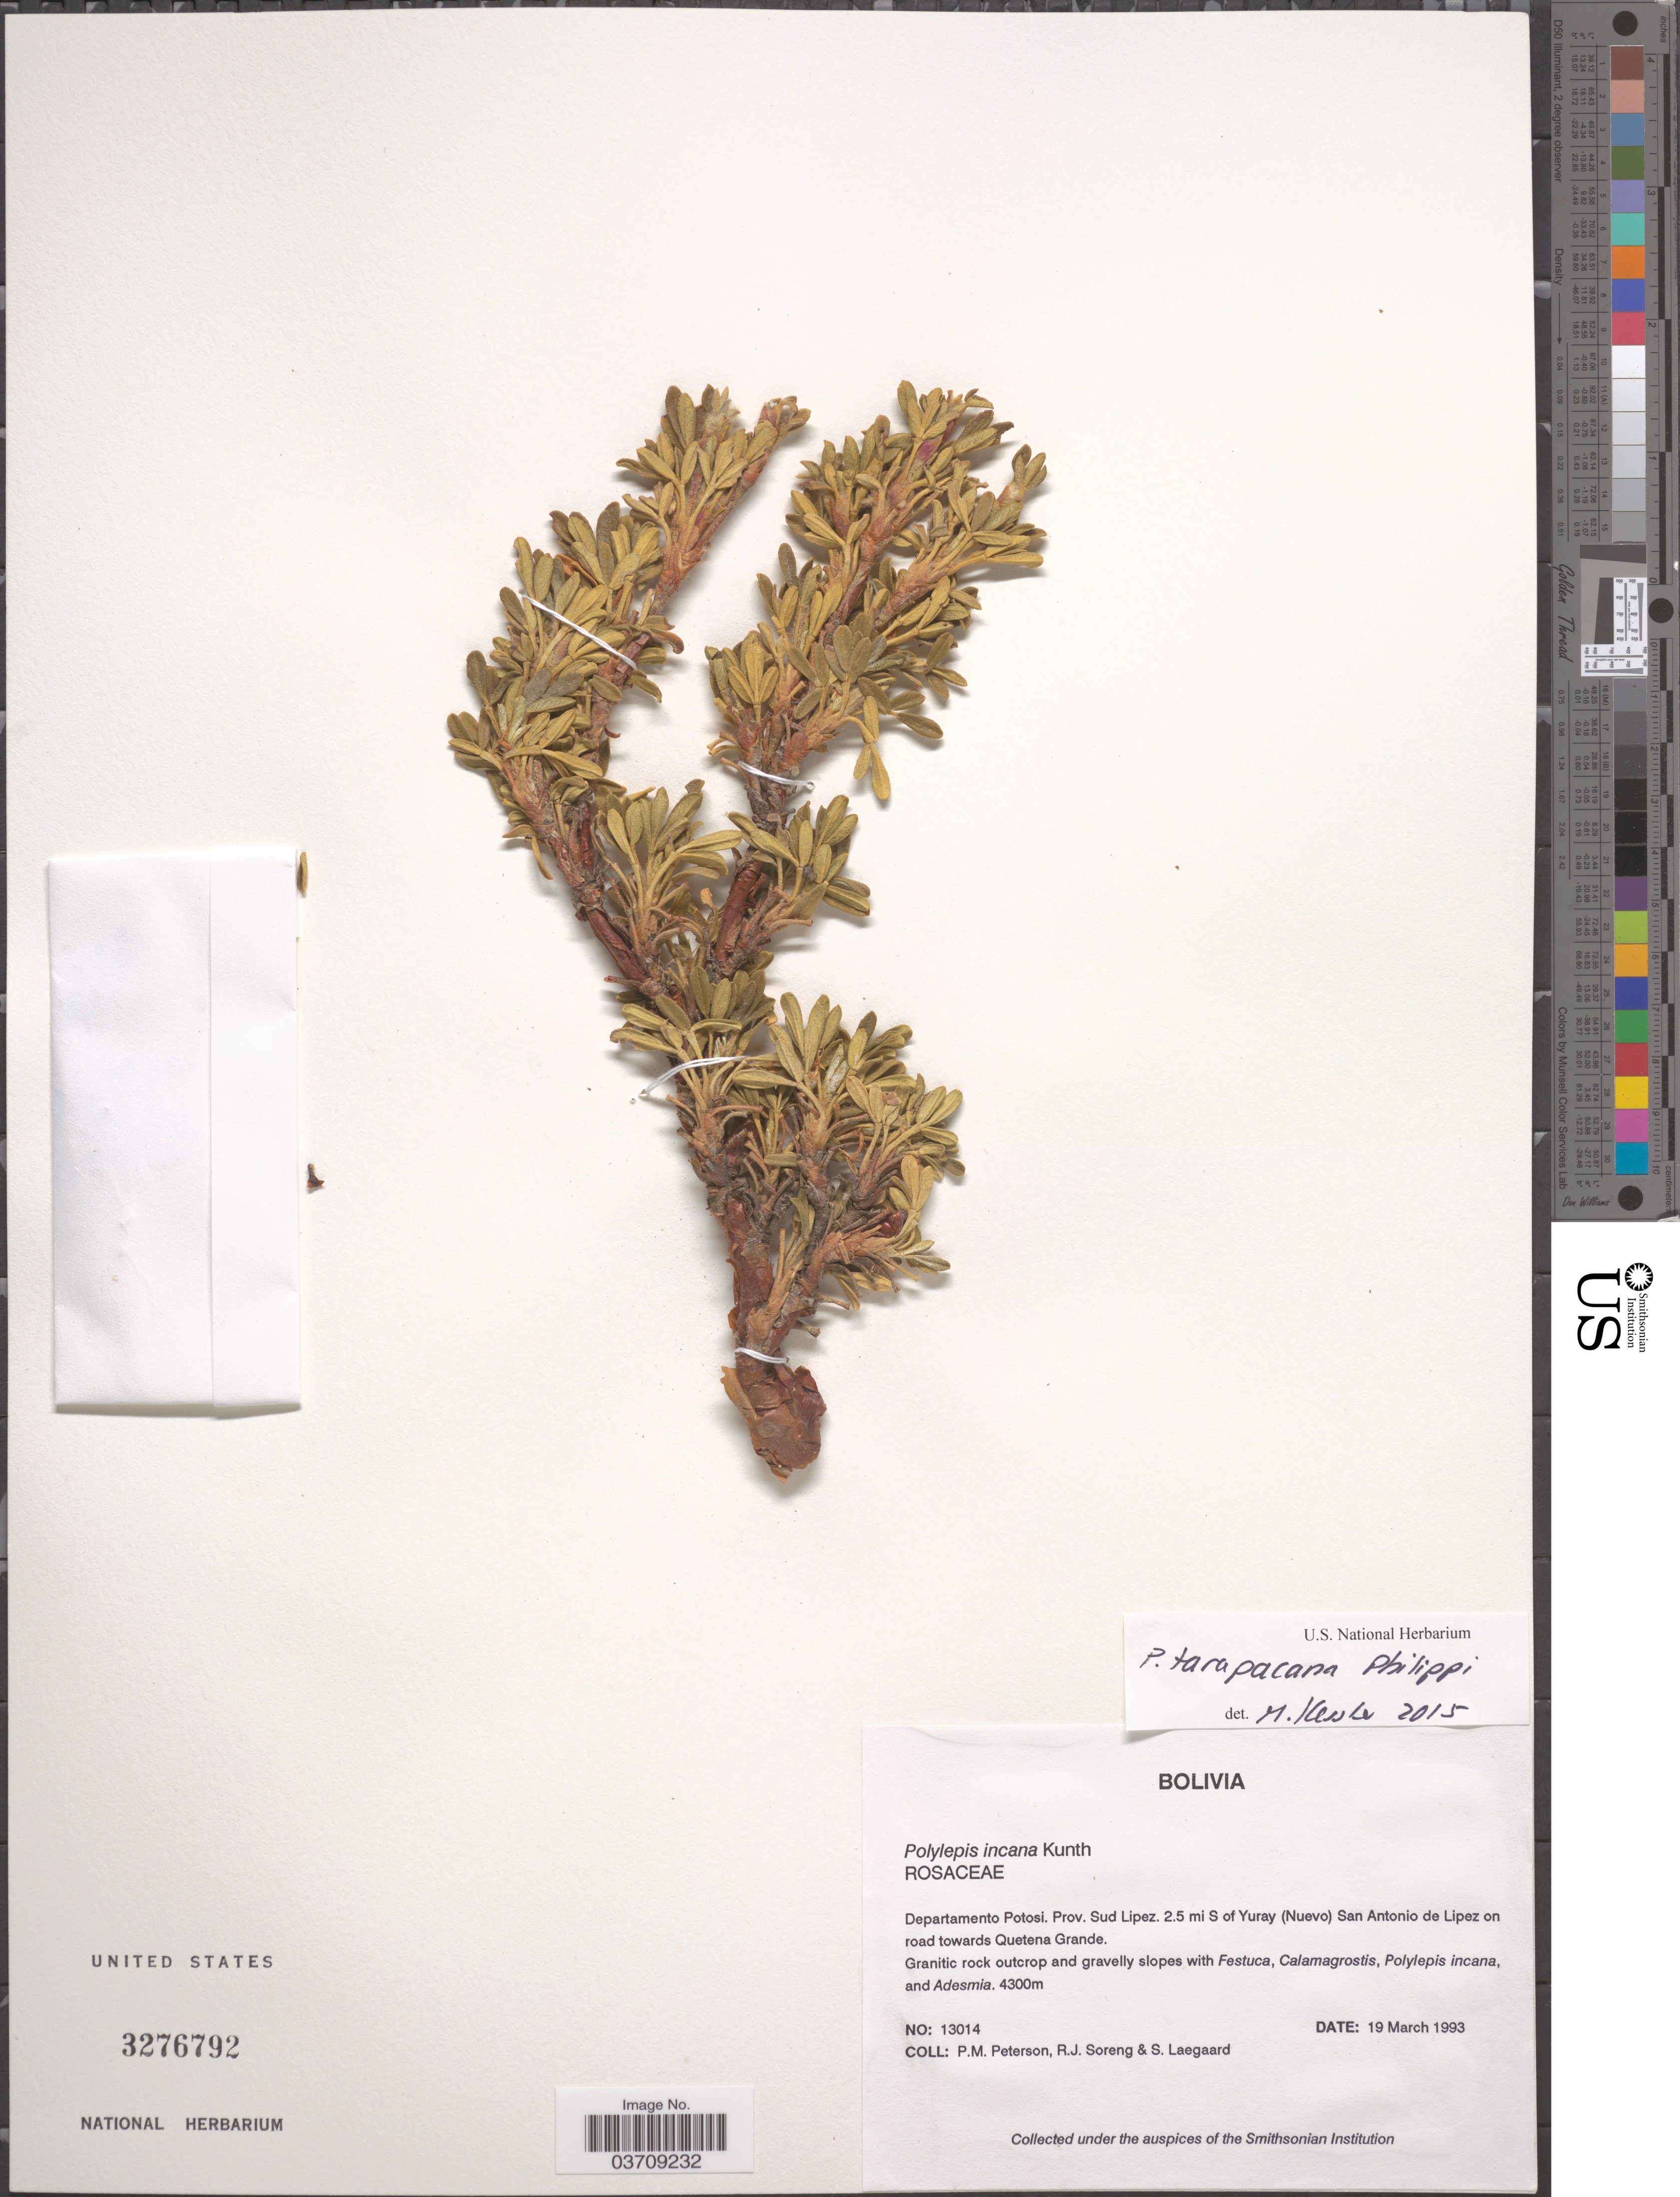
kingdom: Plantae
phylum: Tracheophyta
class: Magnoliopsida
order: Rosales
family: Rosaceae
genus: Polylepis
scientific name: Polylepis tarapacana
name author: Phil.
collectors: P. M. Peterson, R. J. Soreng & S. Lægaard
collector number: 13014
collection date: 1993-03-19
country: Bolivia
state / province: Potosi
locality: Departamento Potosi. Prov. Sud Lipez. 2.5 mi S of Yuray (Nuevo) San Antonio de Lipez on road towards Quetena Grande.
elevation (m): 4300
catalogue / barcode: US 3276792